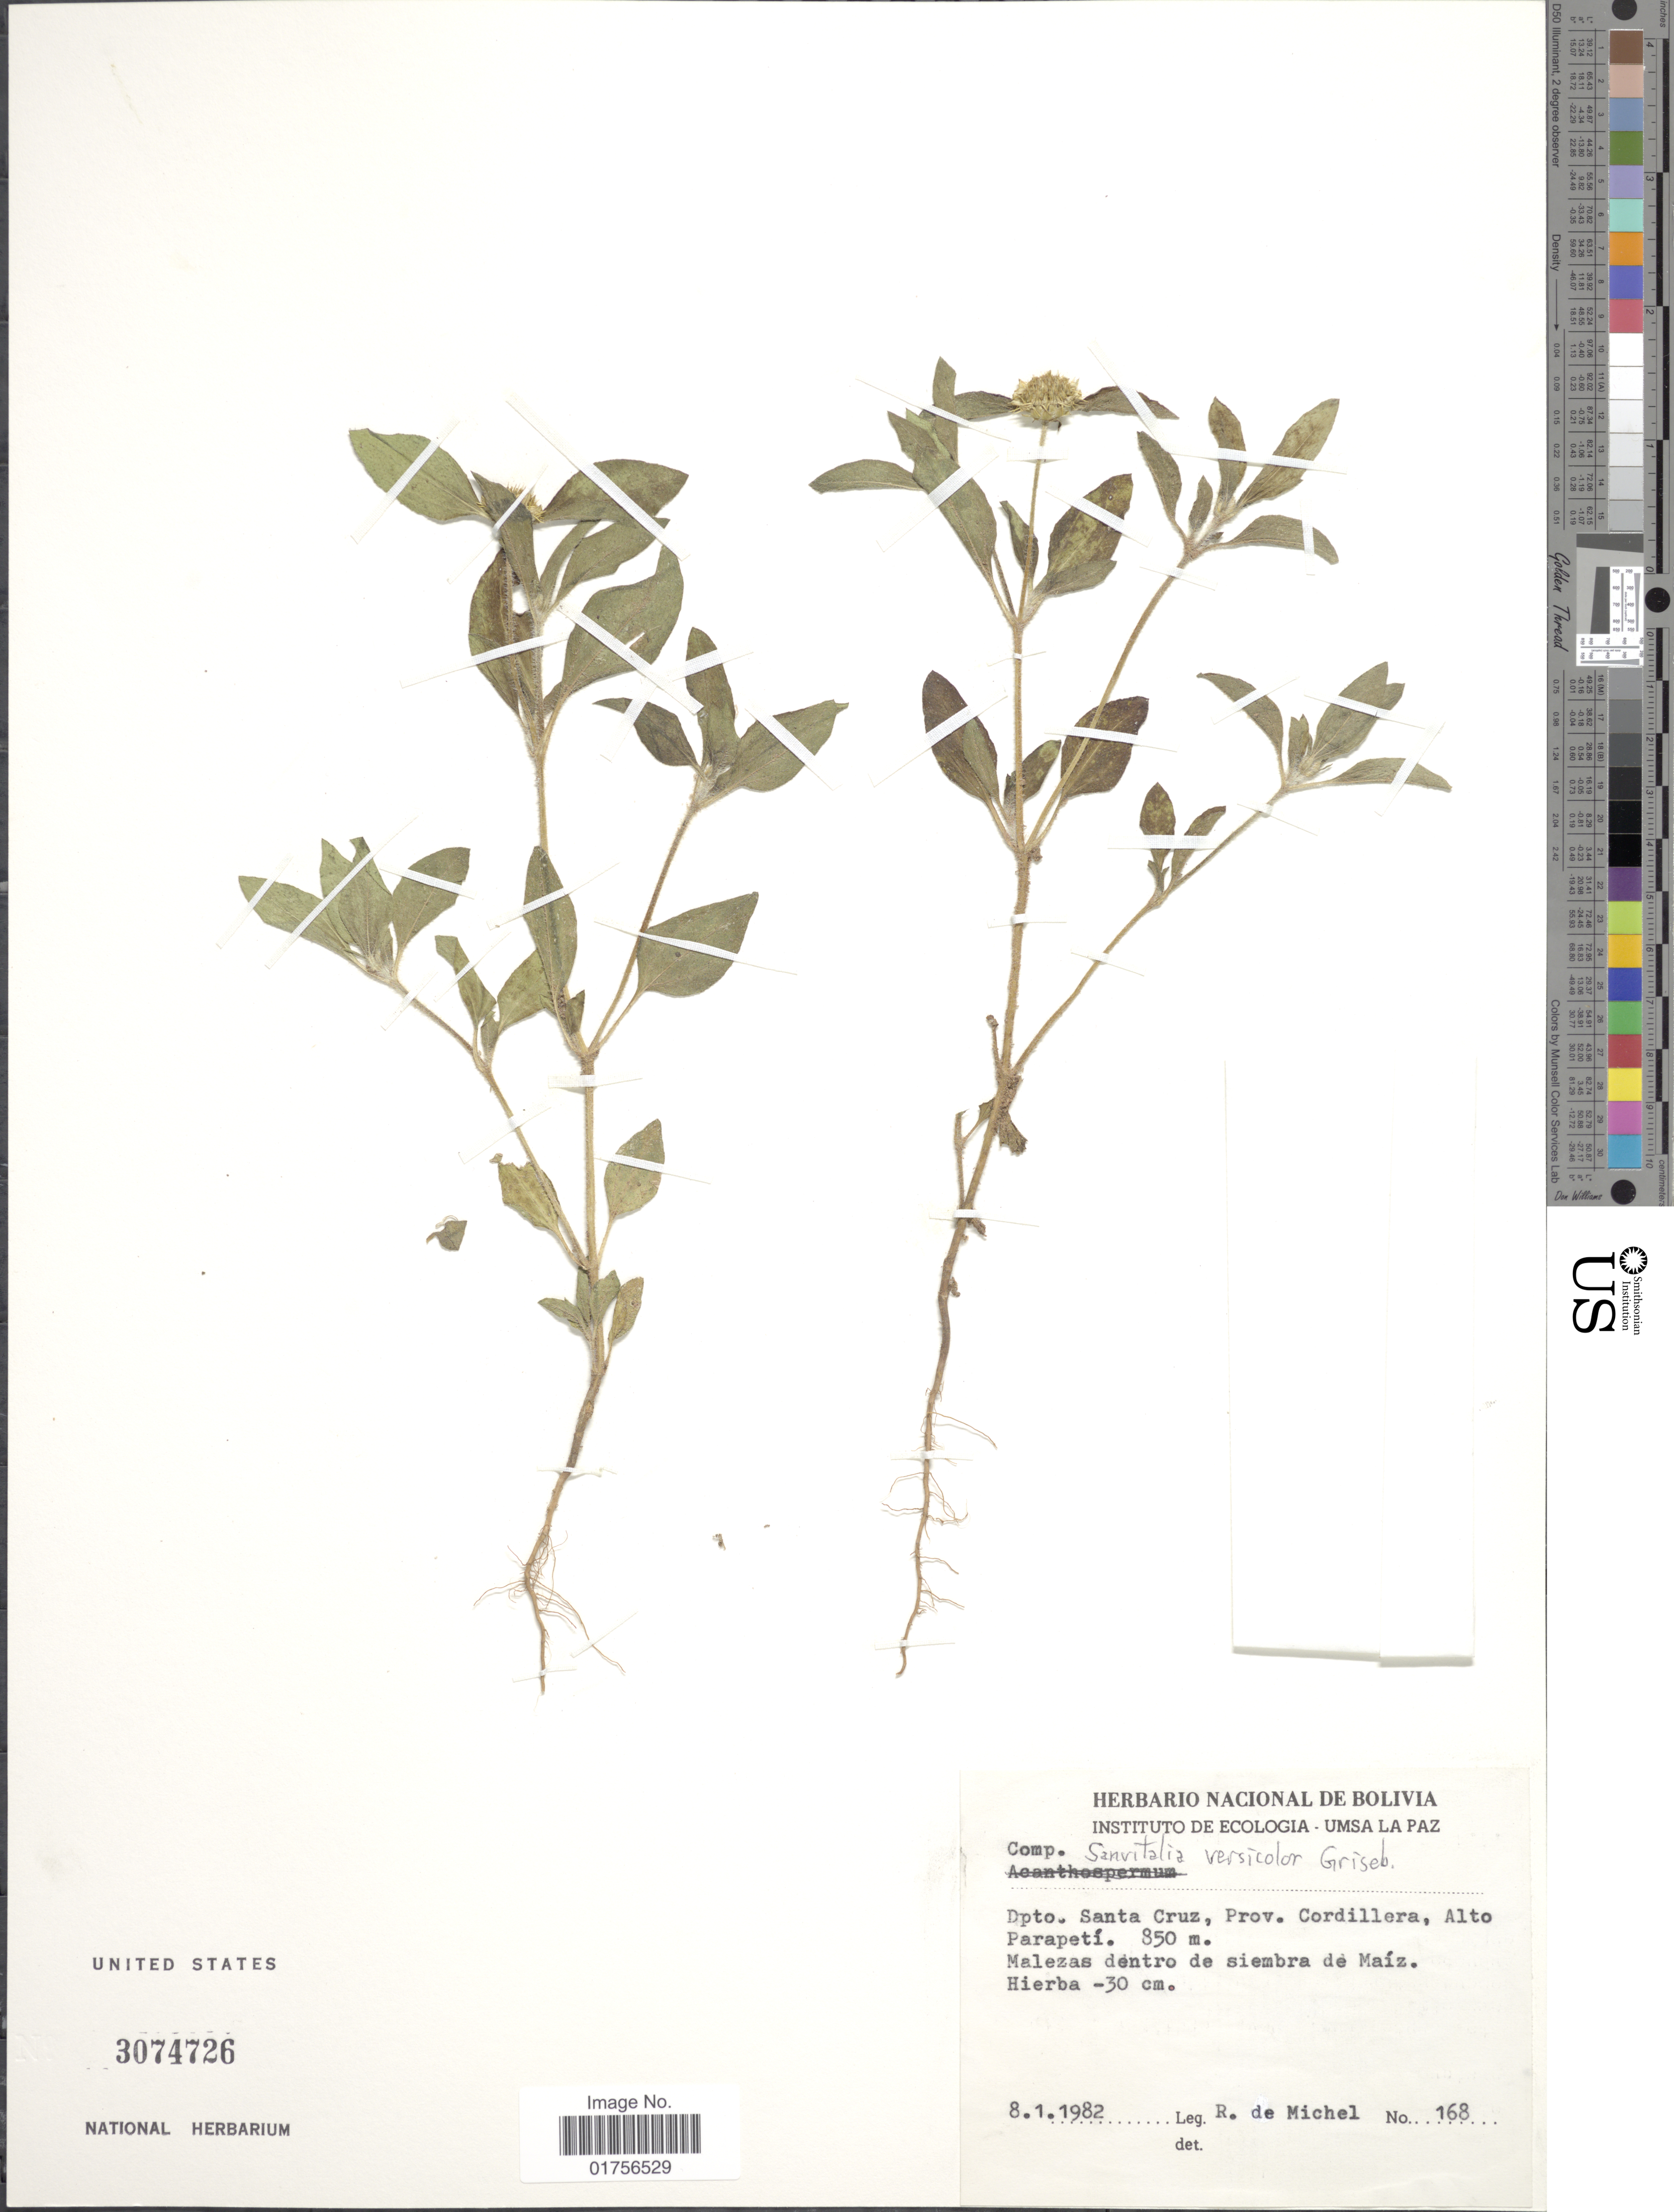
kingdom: Plantae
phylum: Tracheophyta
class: Magnoliopsida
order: Asterales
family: Asteraceae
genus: Sanvitalia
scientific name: Sanvitalia versicolor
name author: Griseb.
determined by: Skibicki, Samuel V.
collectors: R. d. Michel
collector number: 168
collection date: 1982-01-08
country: Bolivia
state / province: Santa Cruz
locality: Dpto. Santa Cruz, Prov. Cordillera, Alto parapeti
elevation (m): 850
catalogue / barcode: US 3074726